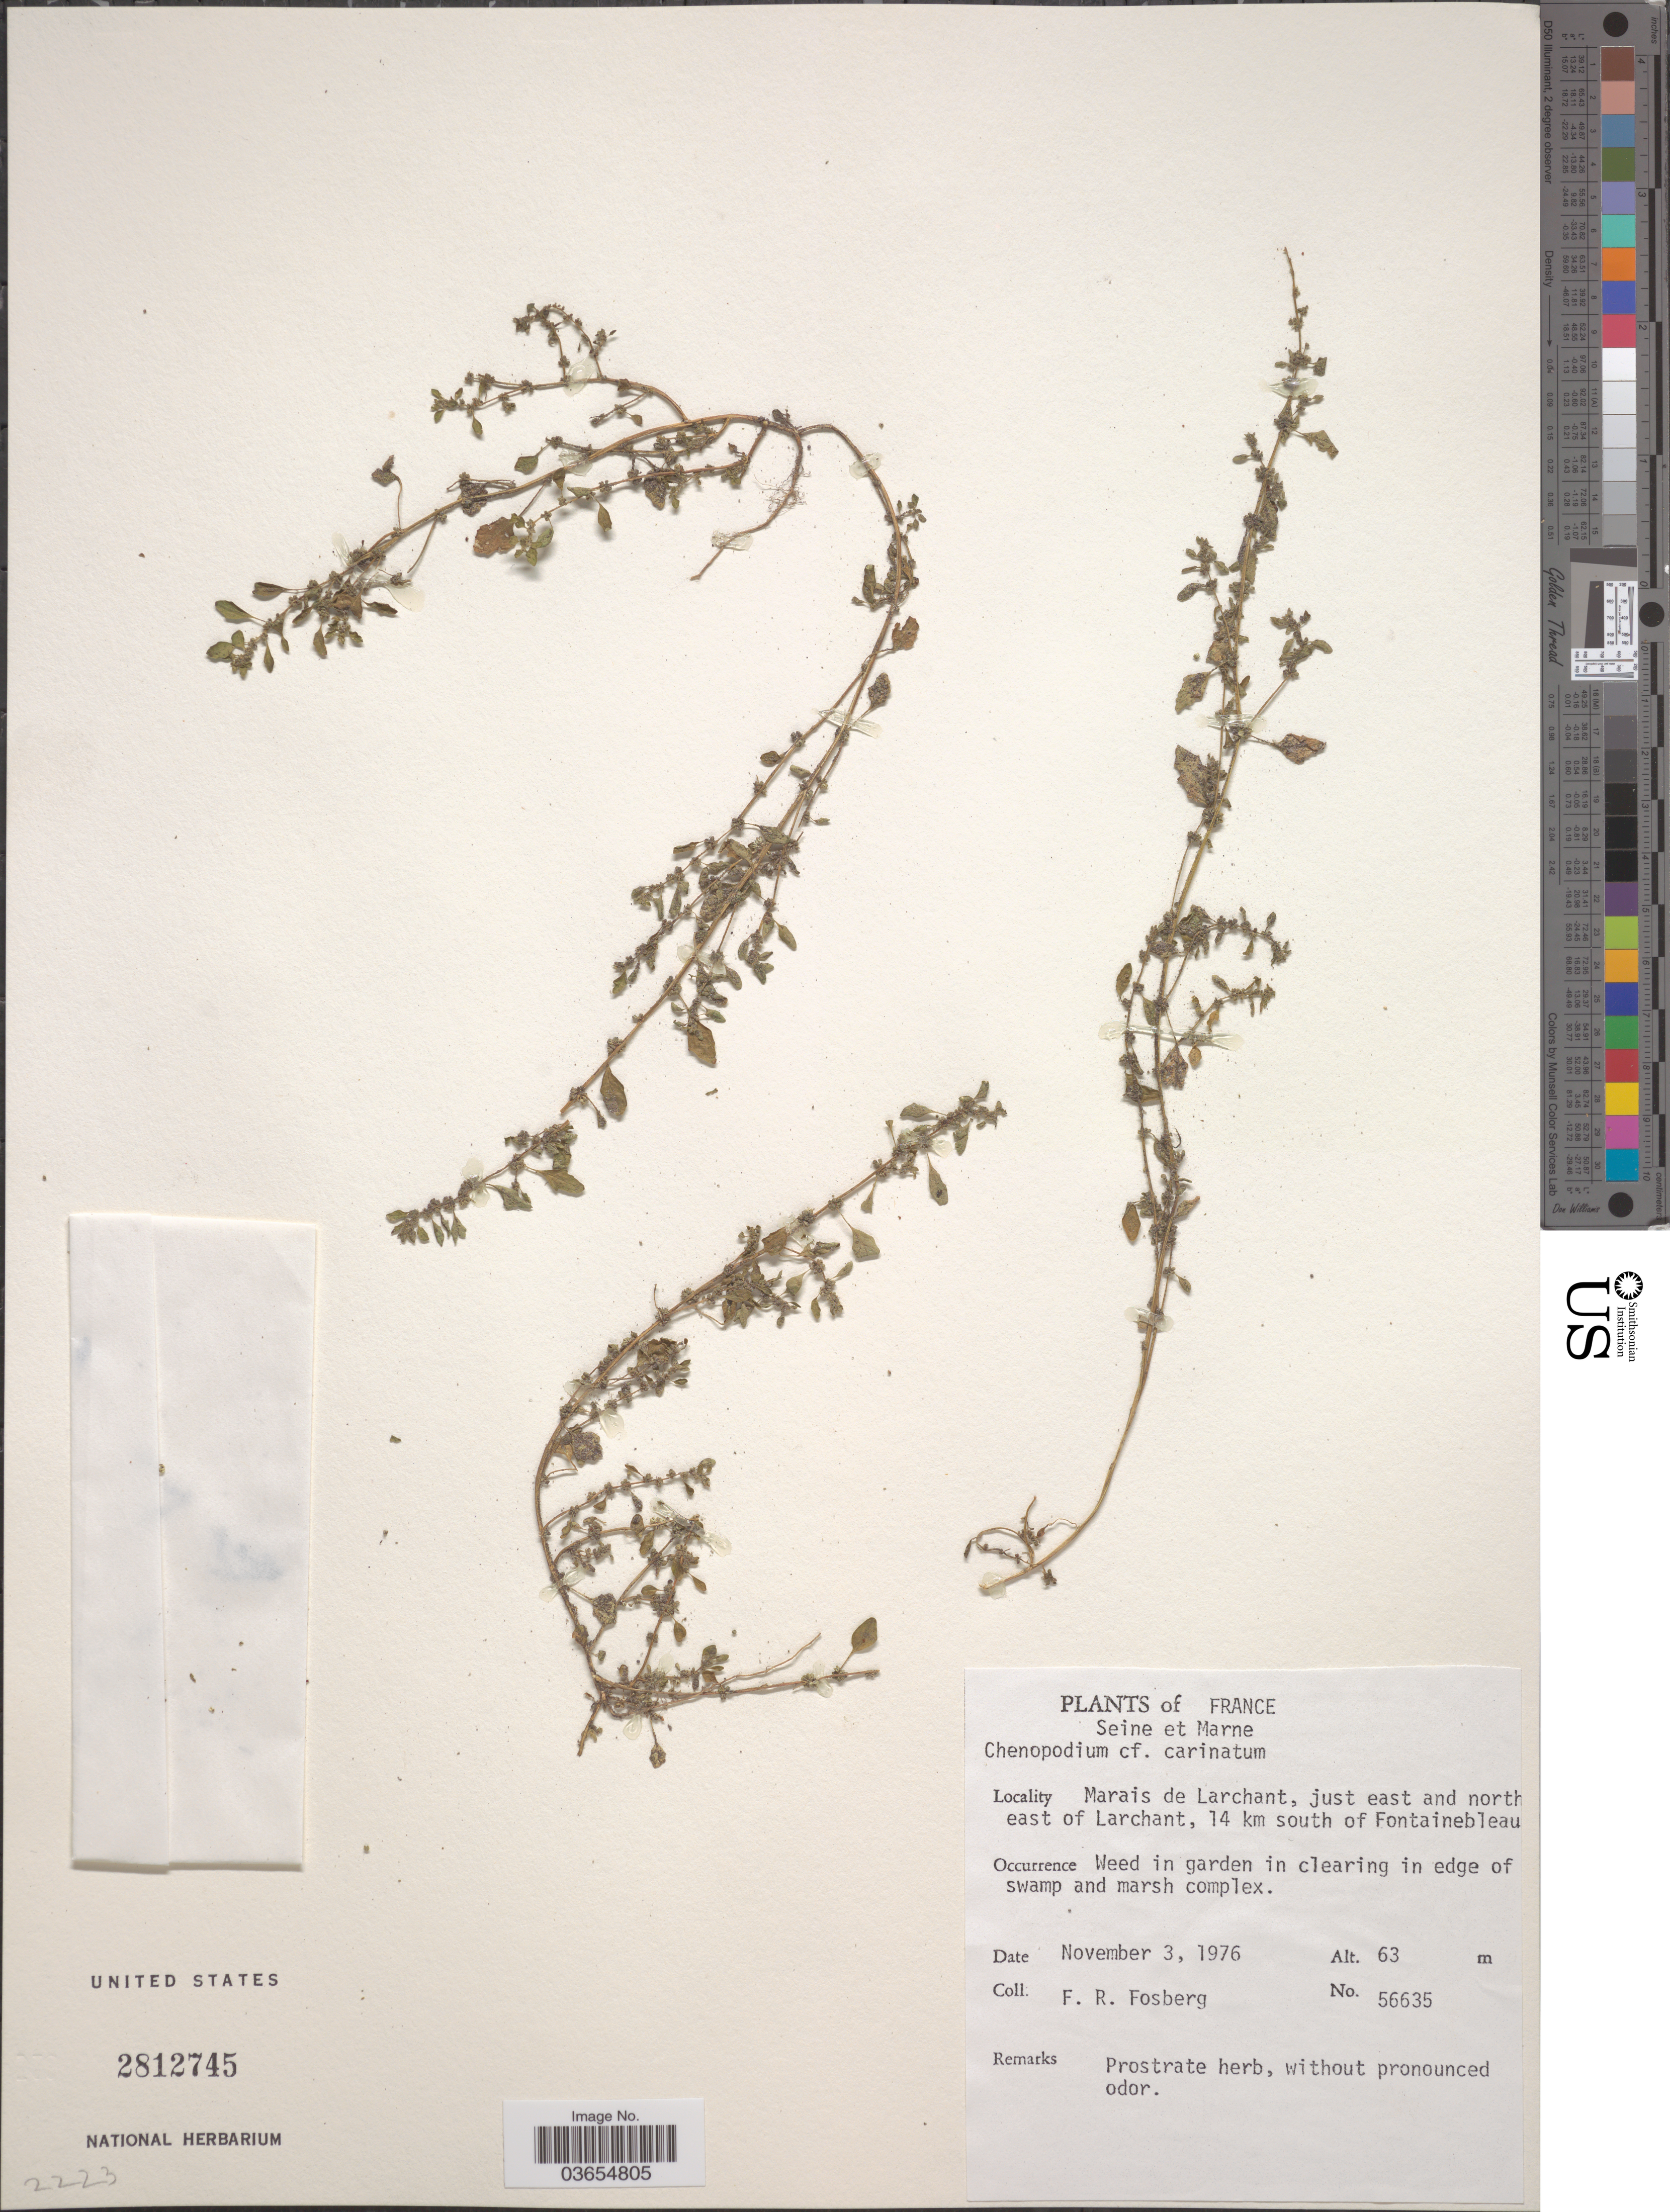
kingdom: Plantae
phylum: Tracheophyta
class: Magnoliopsida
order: Caryophyllales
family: Amaranthaceae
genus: Chenopodium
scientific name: Chenopodium carinatum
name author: R. Br.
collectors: F. R. Fosberg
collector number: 56635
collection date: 1976-11-03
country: France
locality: Seine et Marne. Marais de Larchant, just east and north east of Larchant, 14 km south of Fontainebleau.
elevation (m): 63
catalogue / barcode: US 2812745